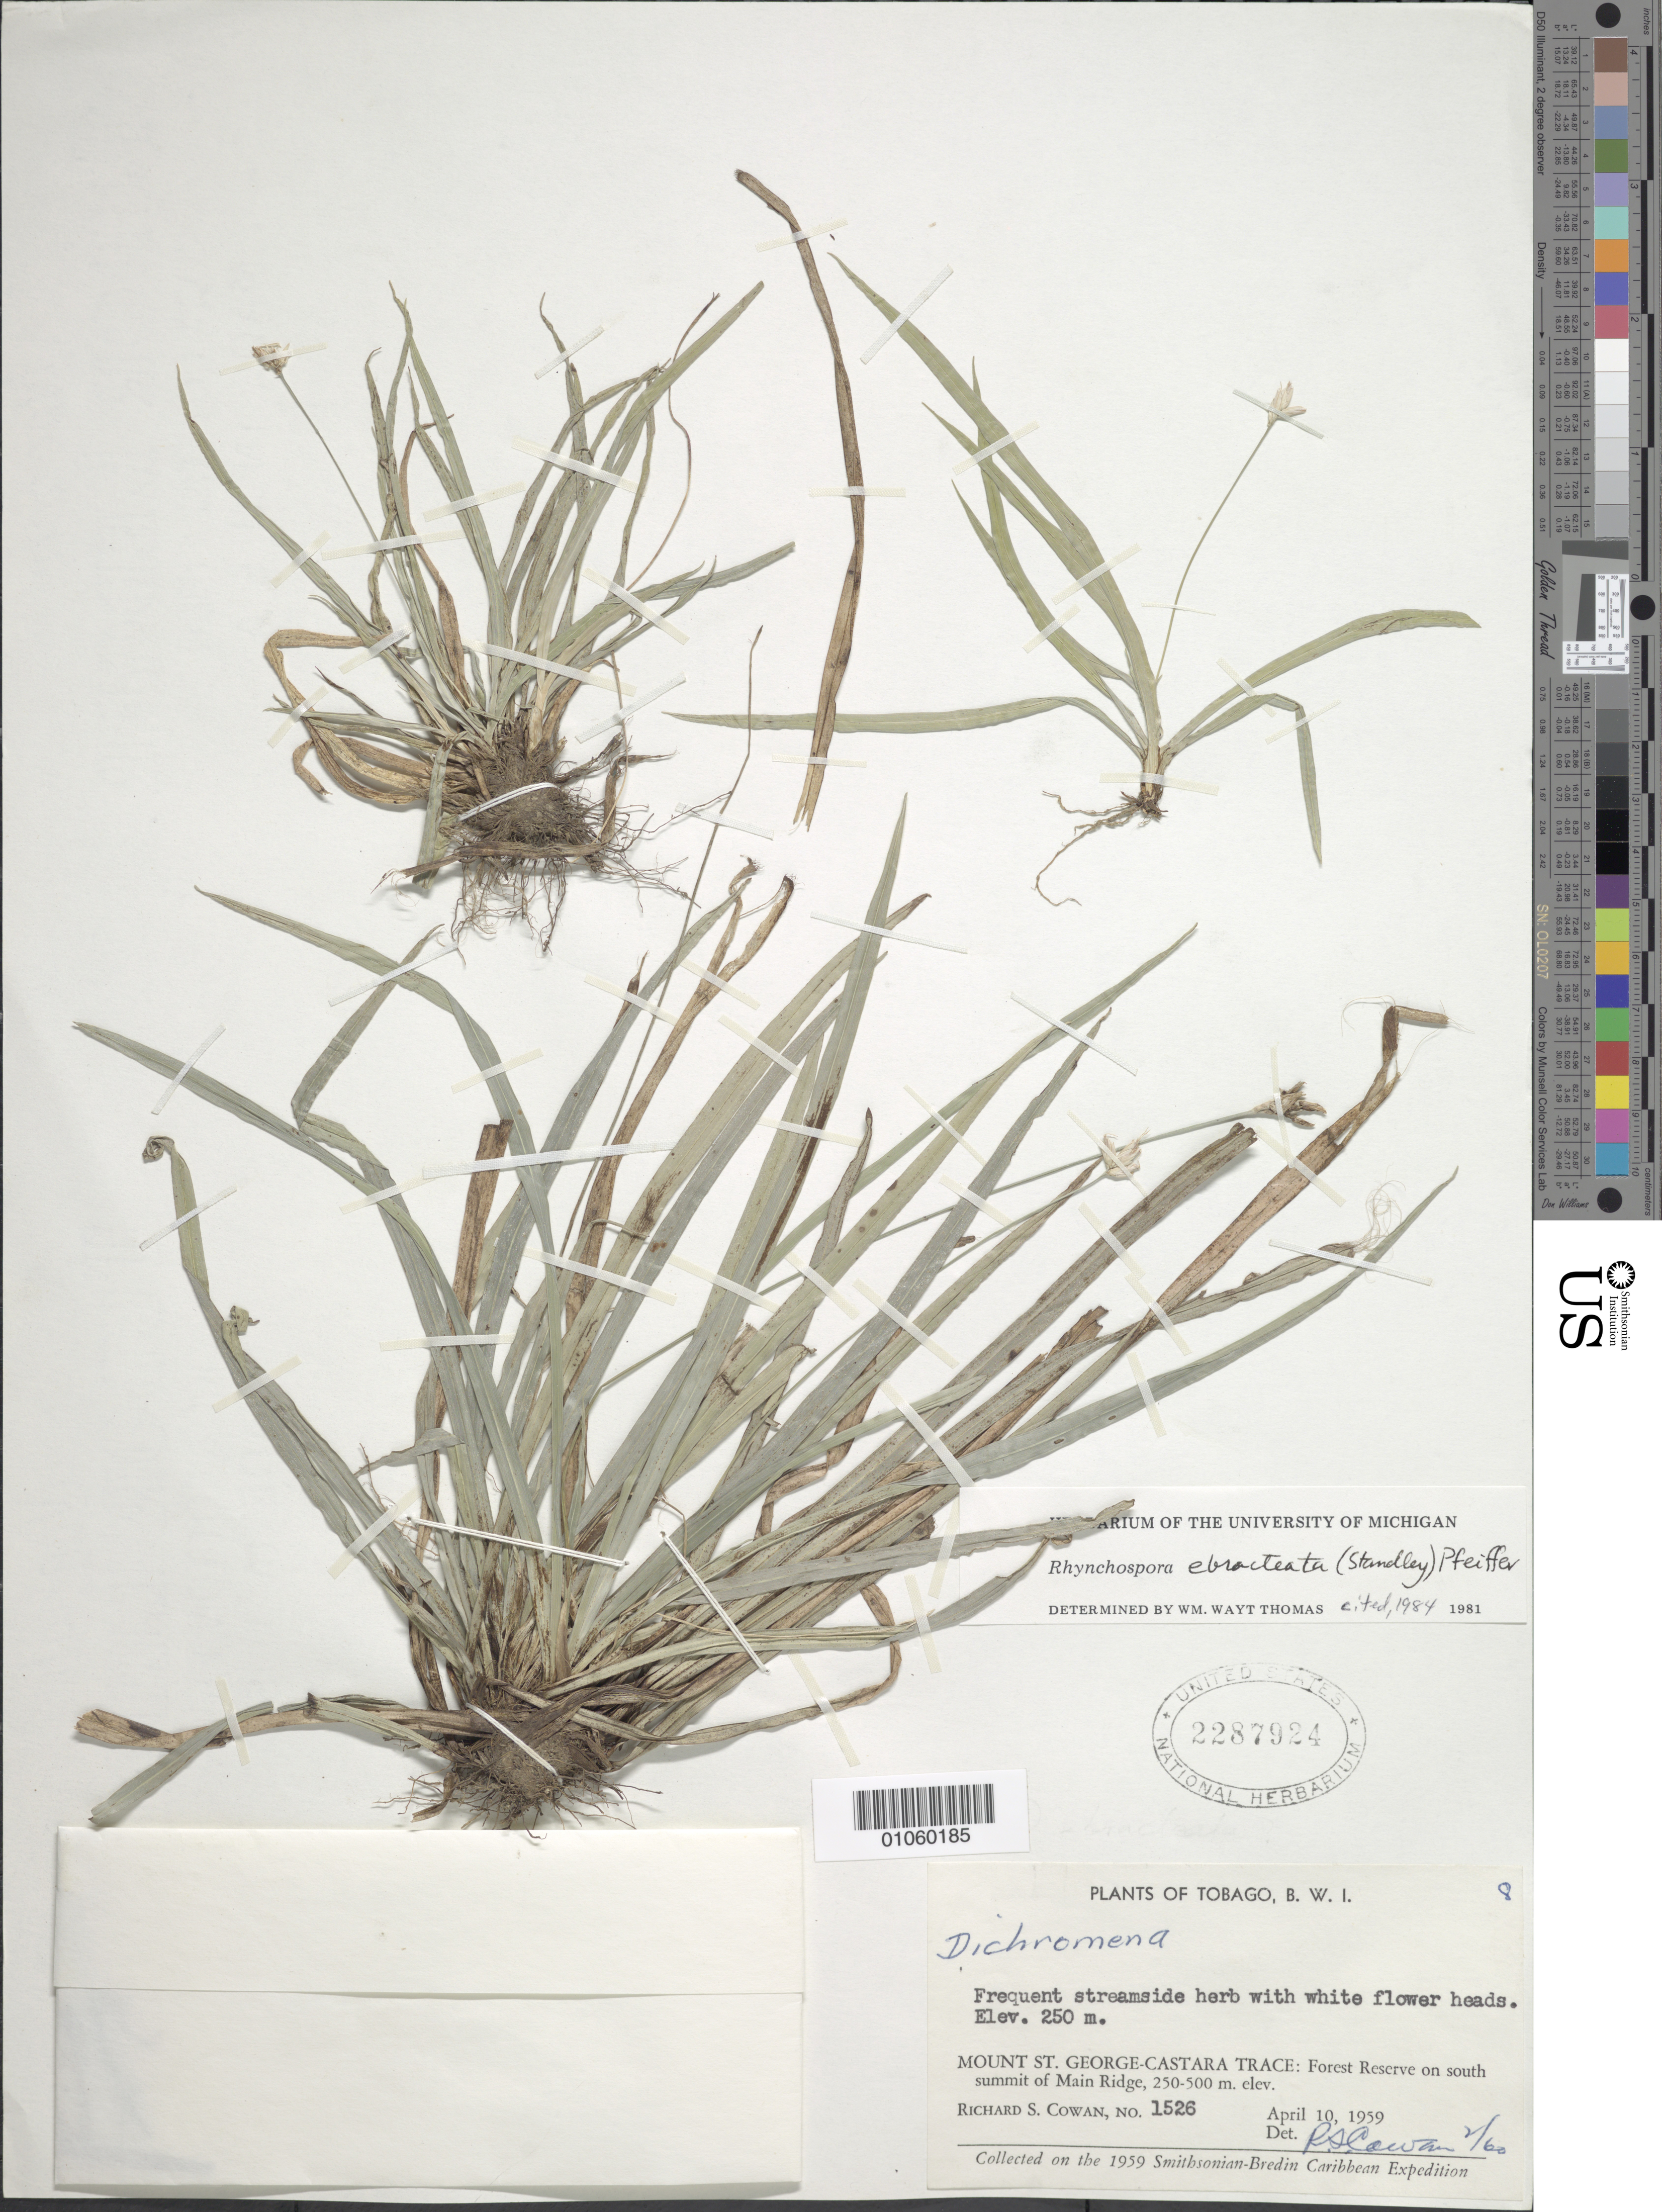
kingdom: Plantae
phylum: Tracheophyta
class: Liliopsida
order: Poales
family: Cyperaceae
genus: Rhynchospora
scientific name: Rhynchospora ebracteata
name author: (Standl.) H. Pfeiff.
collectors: R. S. Cowan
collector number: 1526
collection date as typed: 10 Apr 1959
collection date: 1959-04-10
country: Trinidad and Tobago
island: Tobago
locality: Mount St. George-Castara Trace: Forest Reserve on S summit of Main Ridge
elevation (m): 250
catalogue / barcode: US 2287924